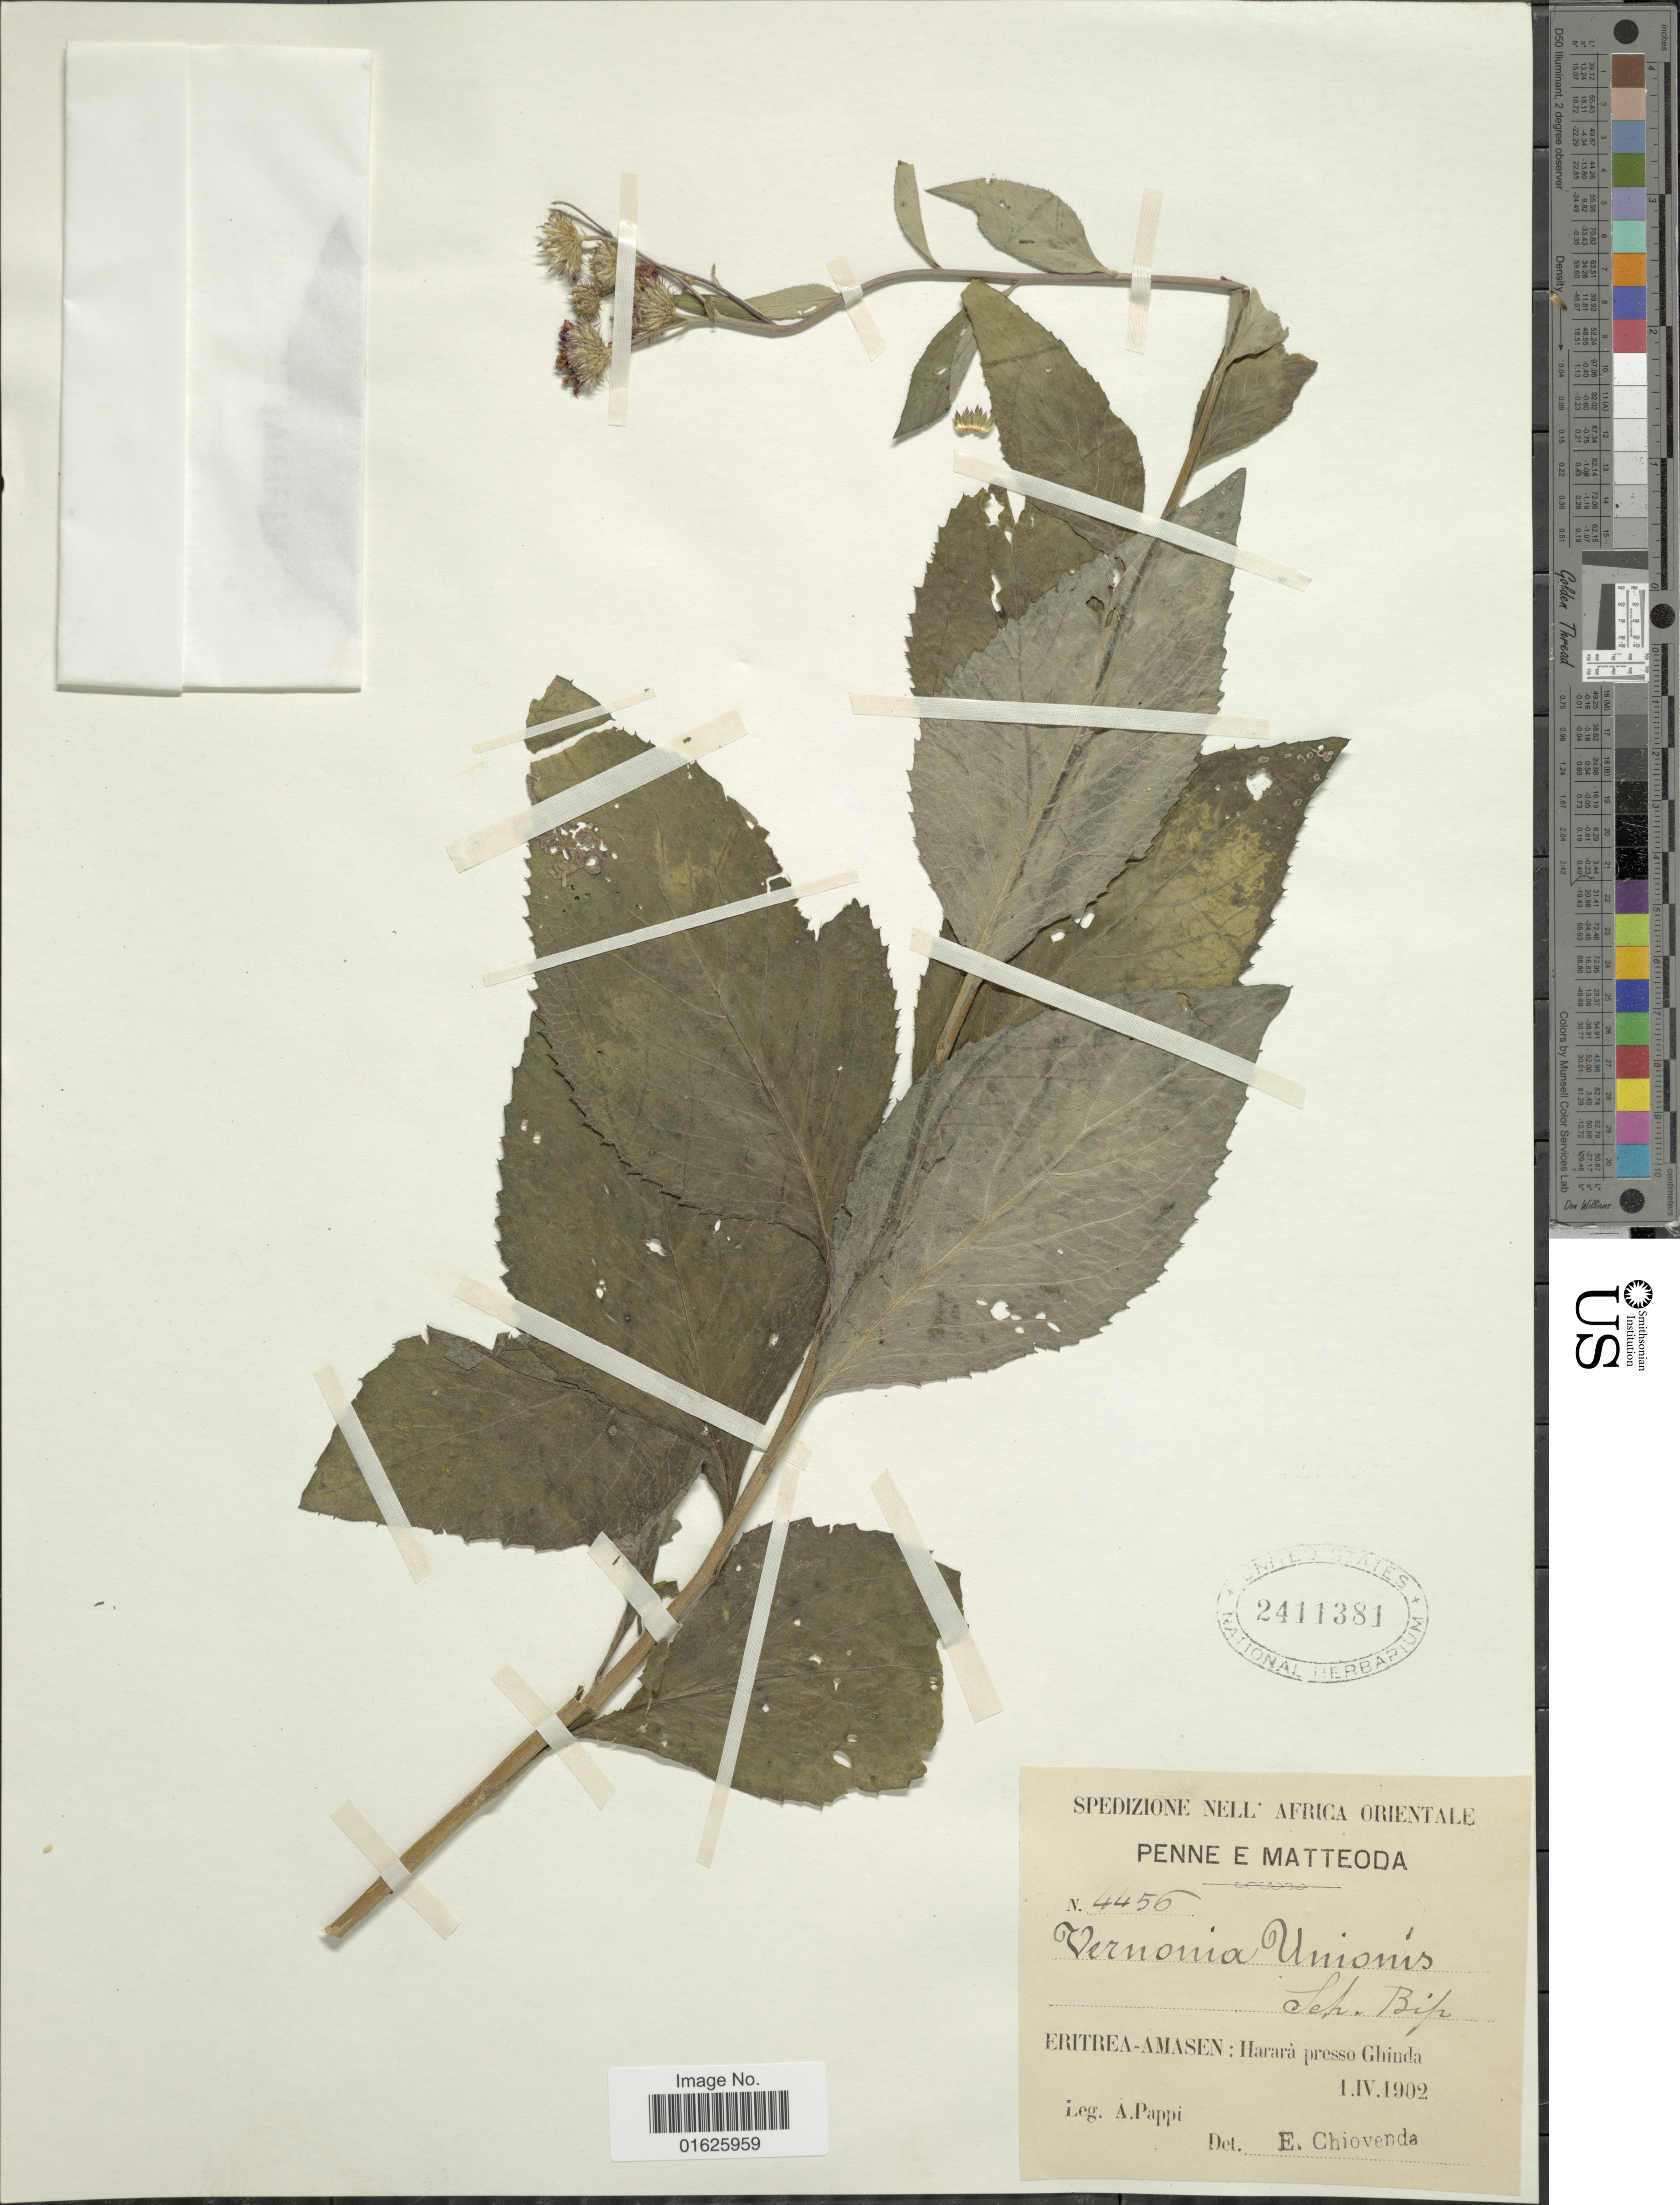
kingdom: Plantae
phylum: Tracheophyta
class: Magnoliopsida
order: Asterales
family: Asteraceae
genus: Orbivestus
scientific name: Orbivestus unionus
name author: (Sch. Bip. ex Walp.) H. Rob.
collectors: A. Pappi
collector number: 4456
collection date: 1902-04-01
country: Eritrea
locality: Amasen: Hararà presso Ghinda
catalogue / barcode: US 2411381